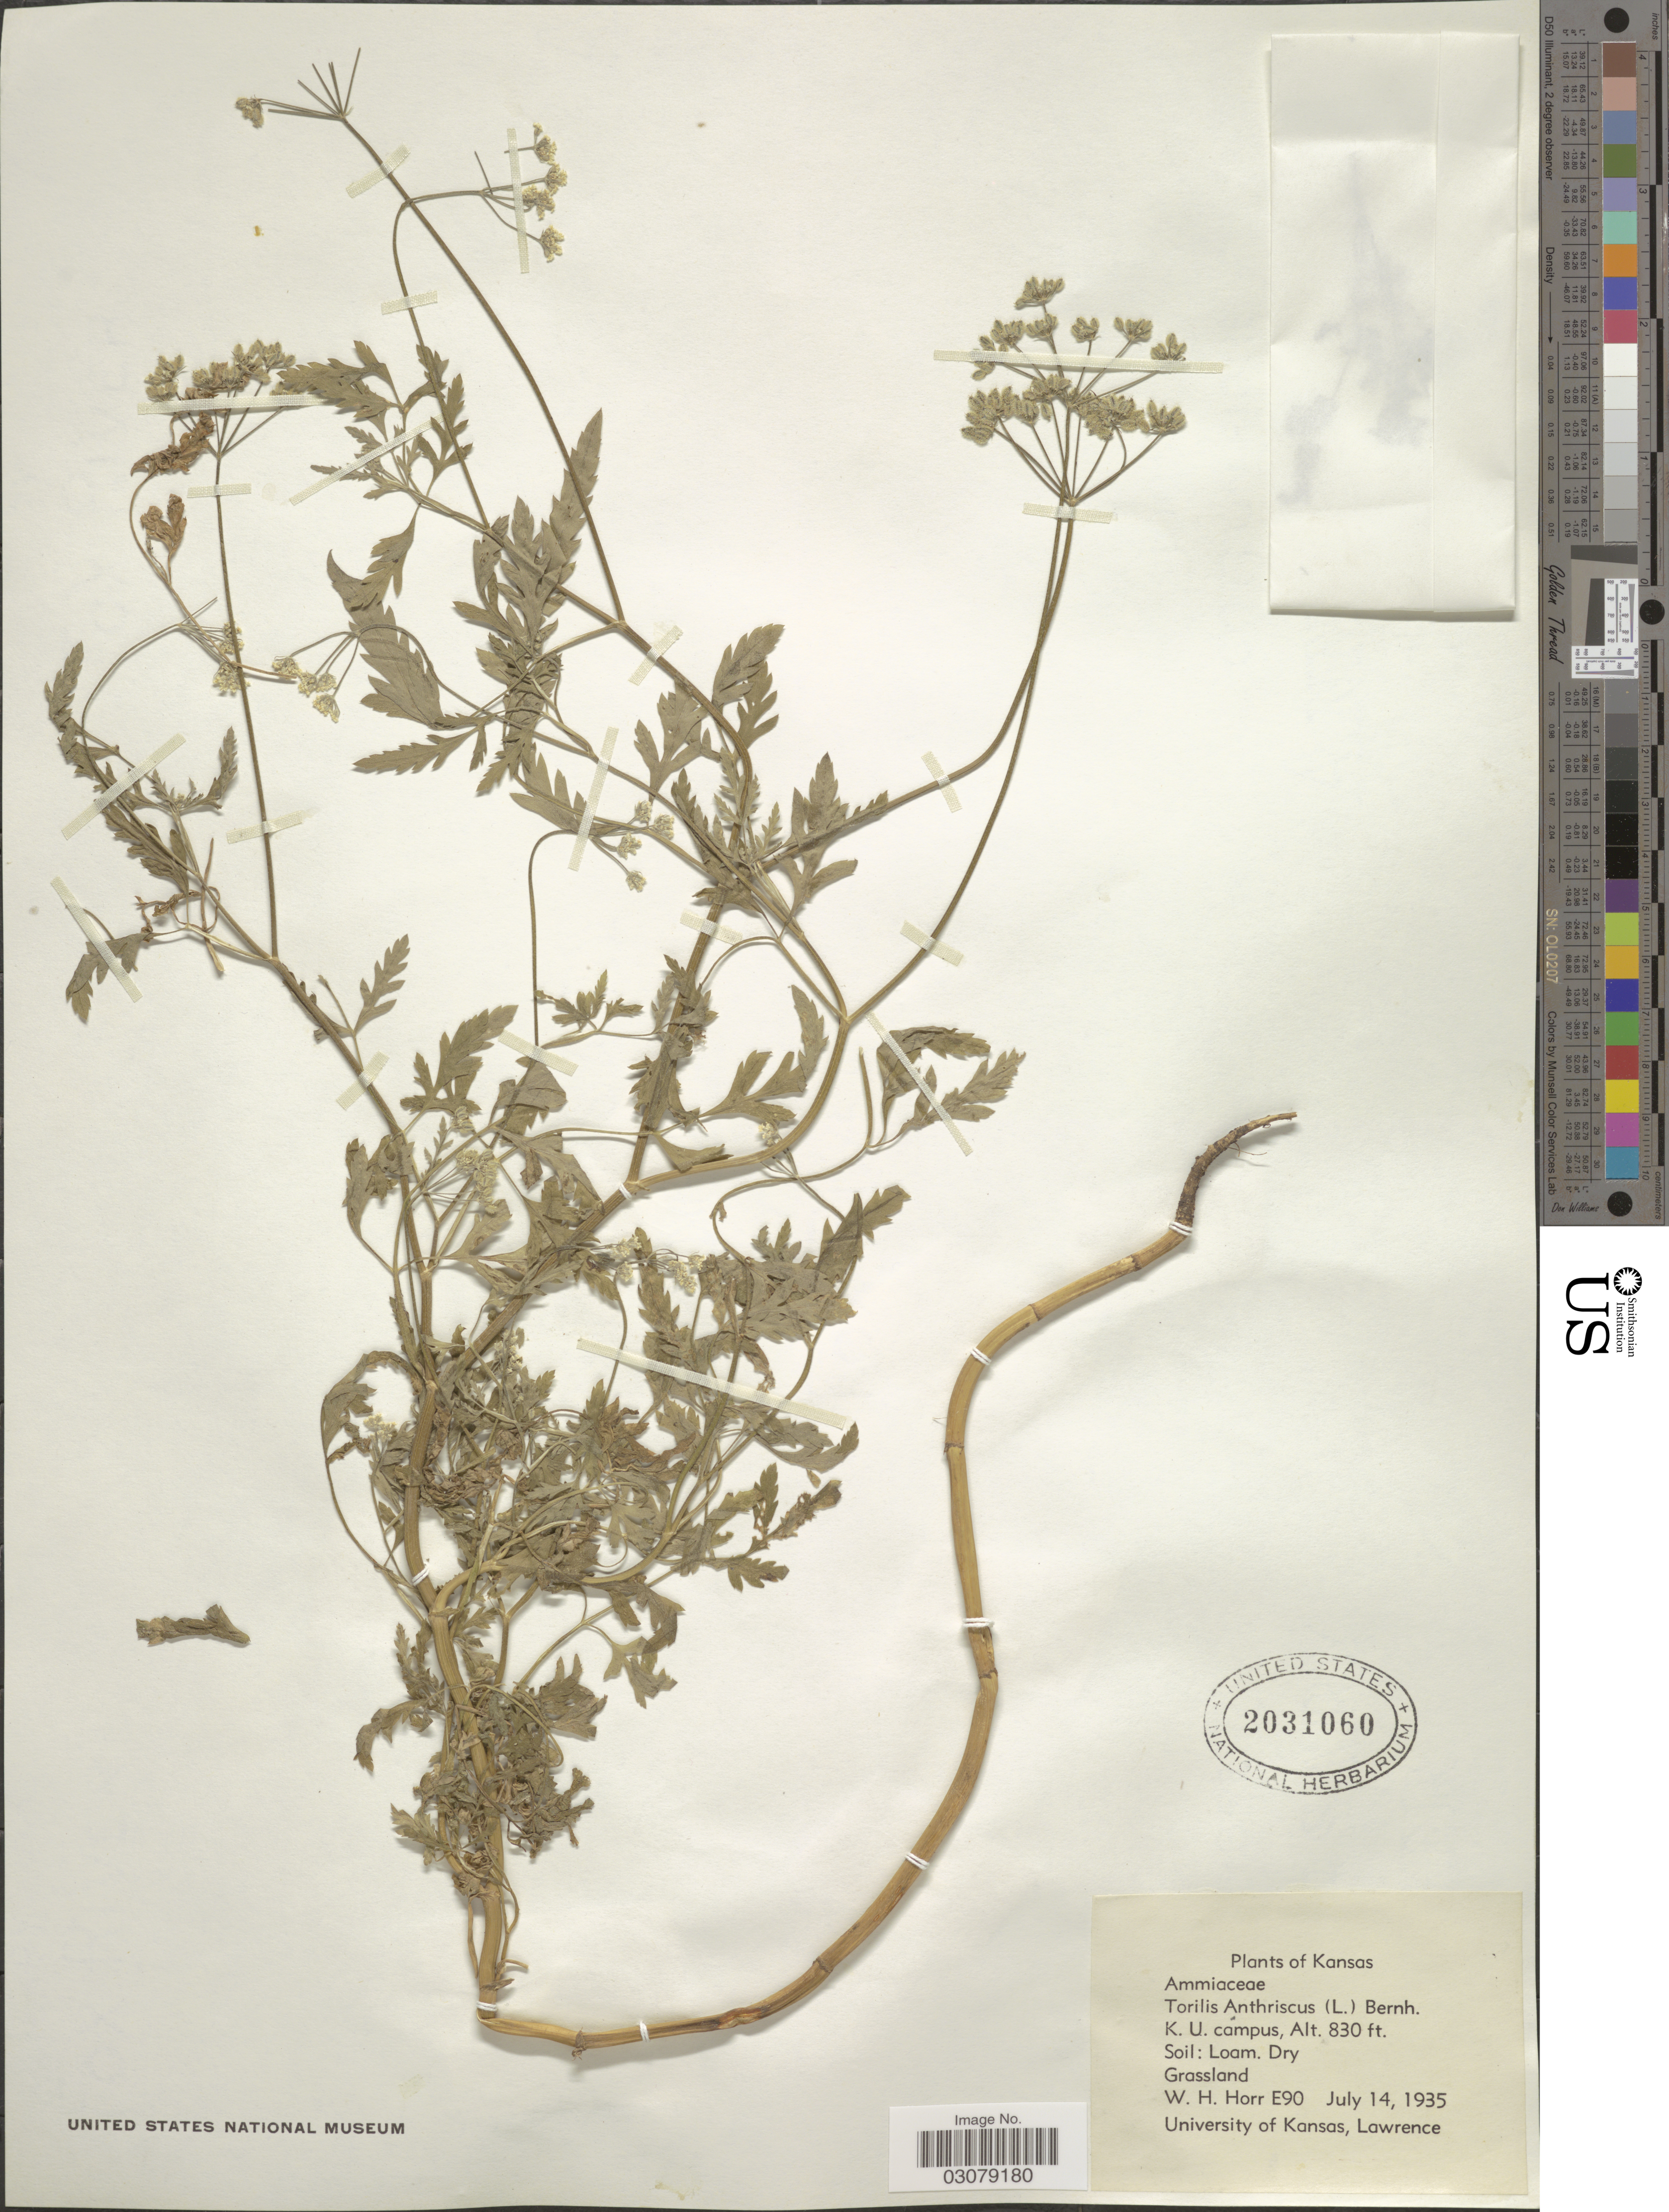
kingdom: Plantae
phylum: Tracheophyta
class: Magnoliopsida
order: Apiales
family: Apiaceae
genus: Torilis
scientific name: Torilis japonica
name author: (Houtt.) DC.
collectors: W. H. Horr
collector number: E90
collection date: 1935-07-14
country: United States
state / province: Kansas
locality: K.U. campus.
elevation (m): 253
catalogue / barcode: US 2031060